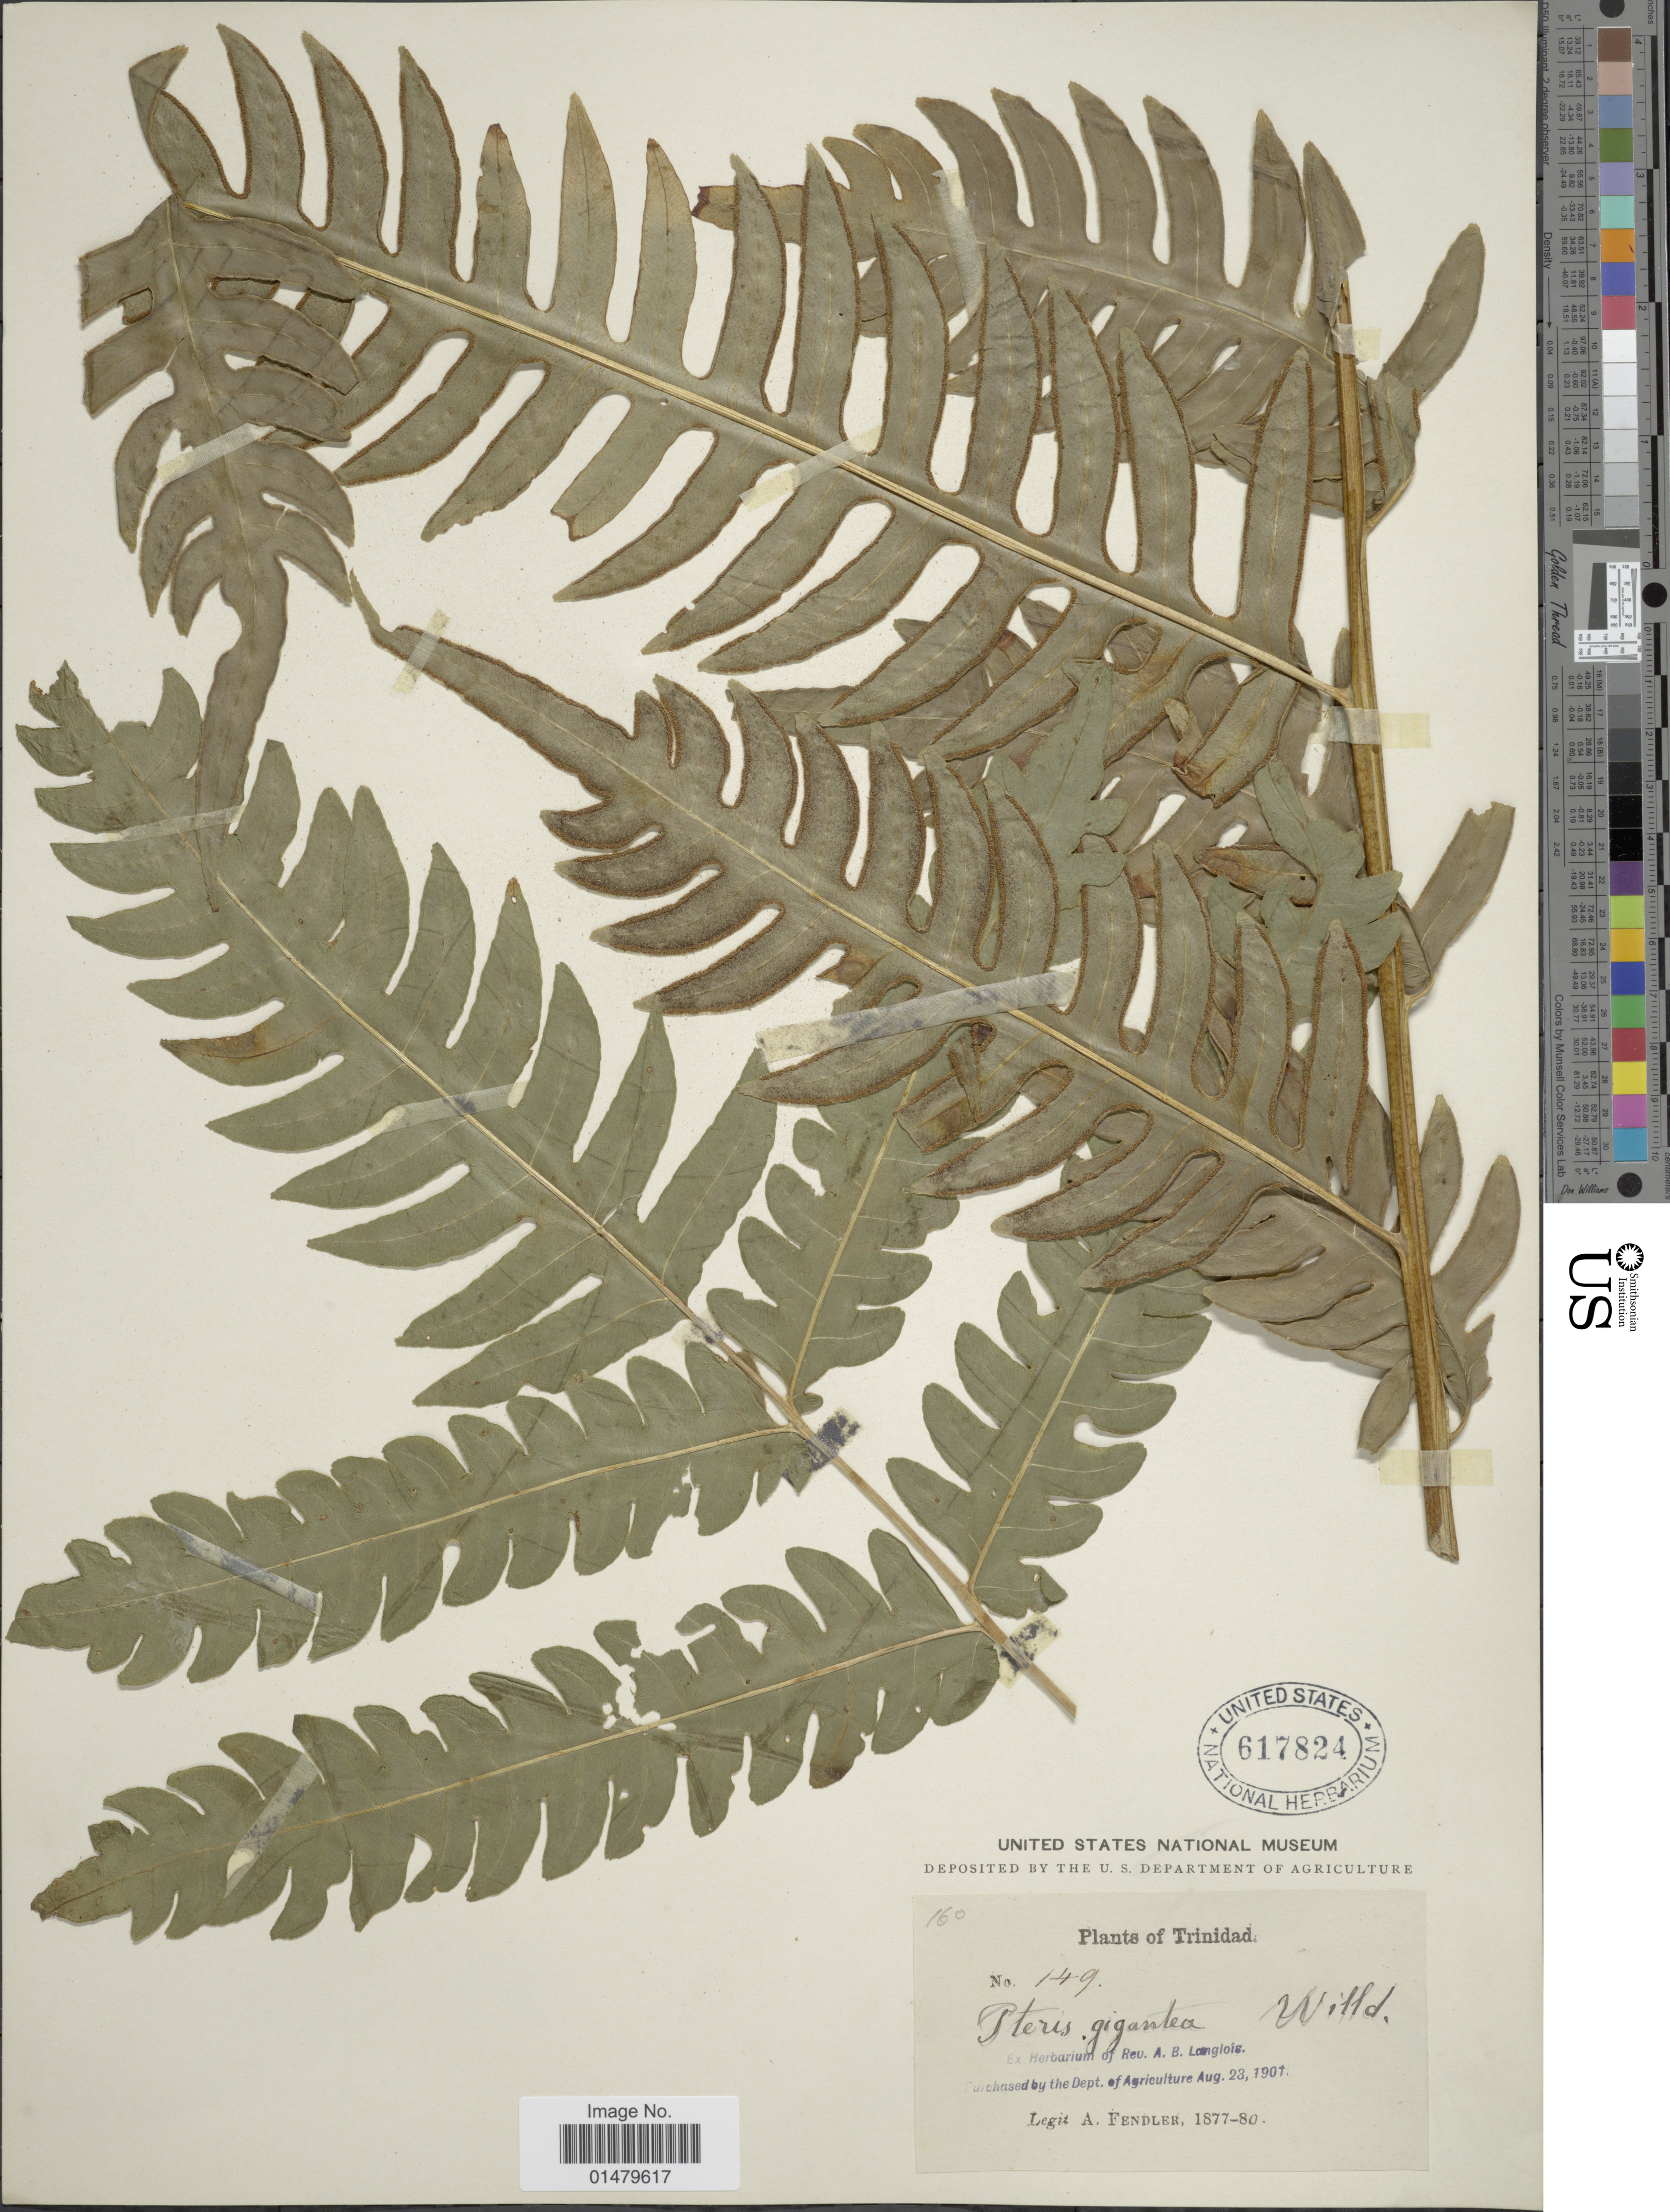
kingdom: Plantae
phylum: Tracheophyta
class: Polypodiopsida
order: Polypodiales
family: Pteridaceae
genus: Pteris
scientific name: Pteris multiserialis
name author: Jenman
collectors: A. Fendler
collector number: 160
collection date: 1877/1880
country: Trinidad and Tobago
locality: Trinidad.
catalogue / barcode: US 617824